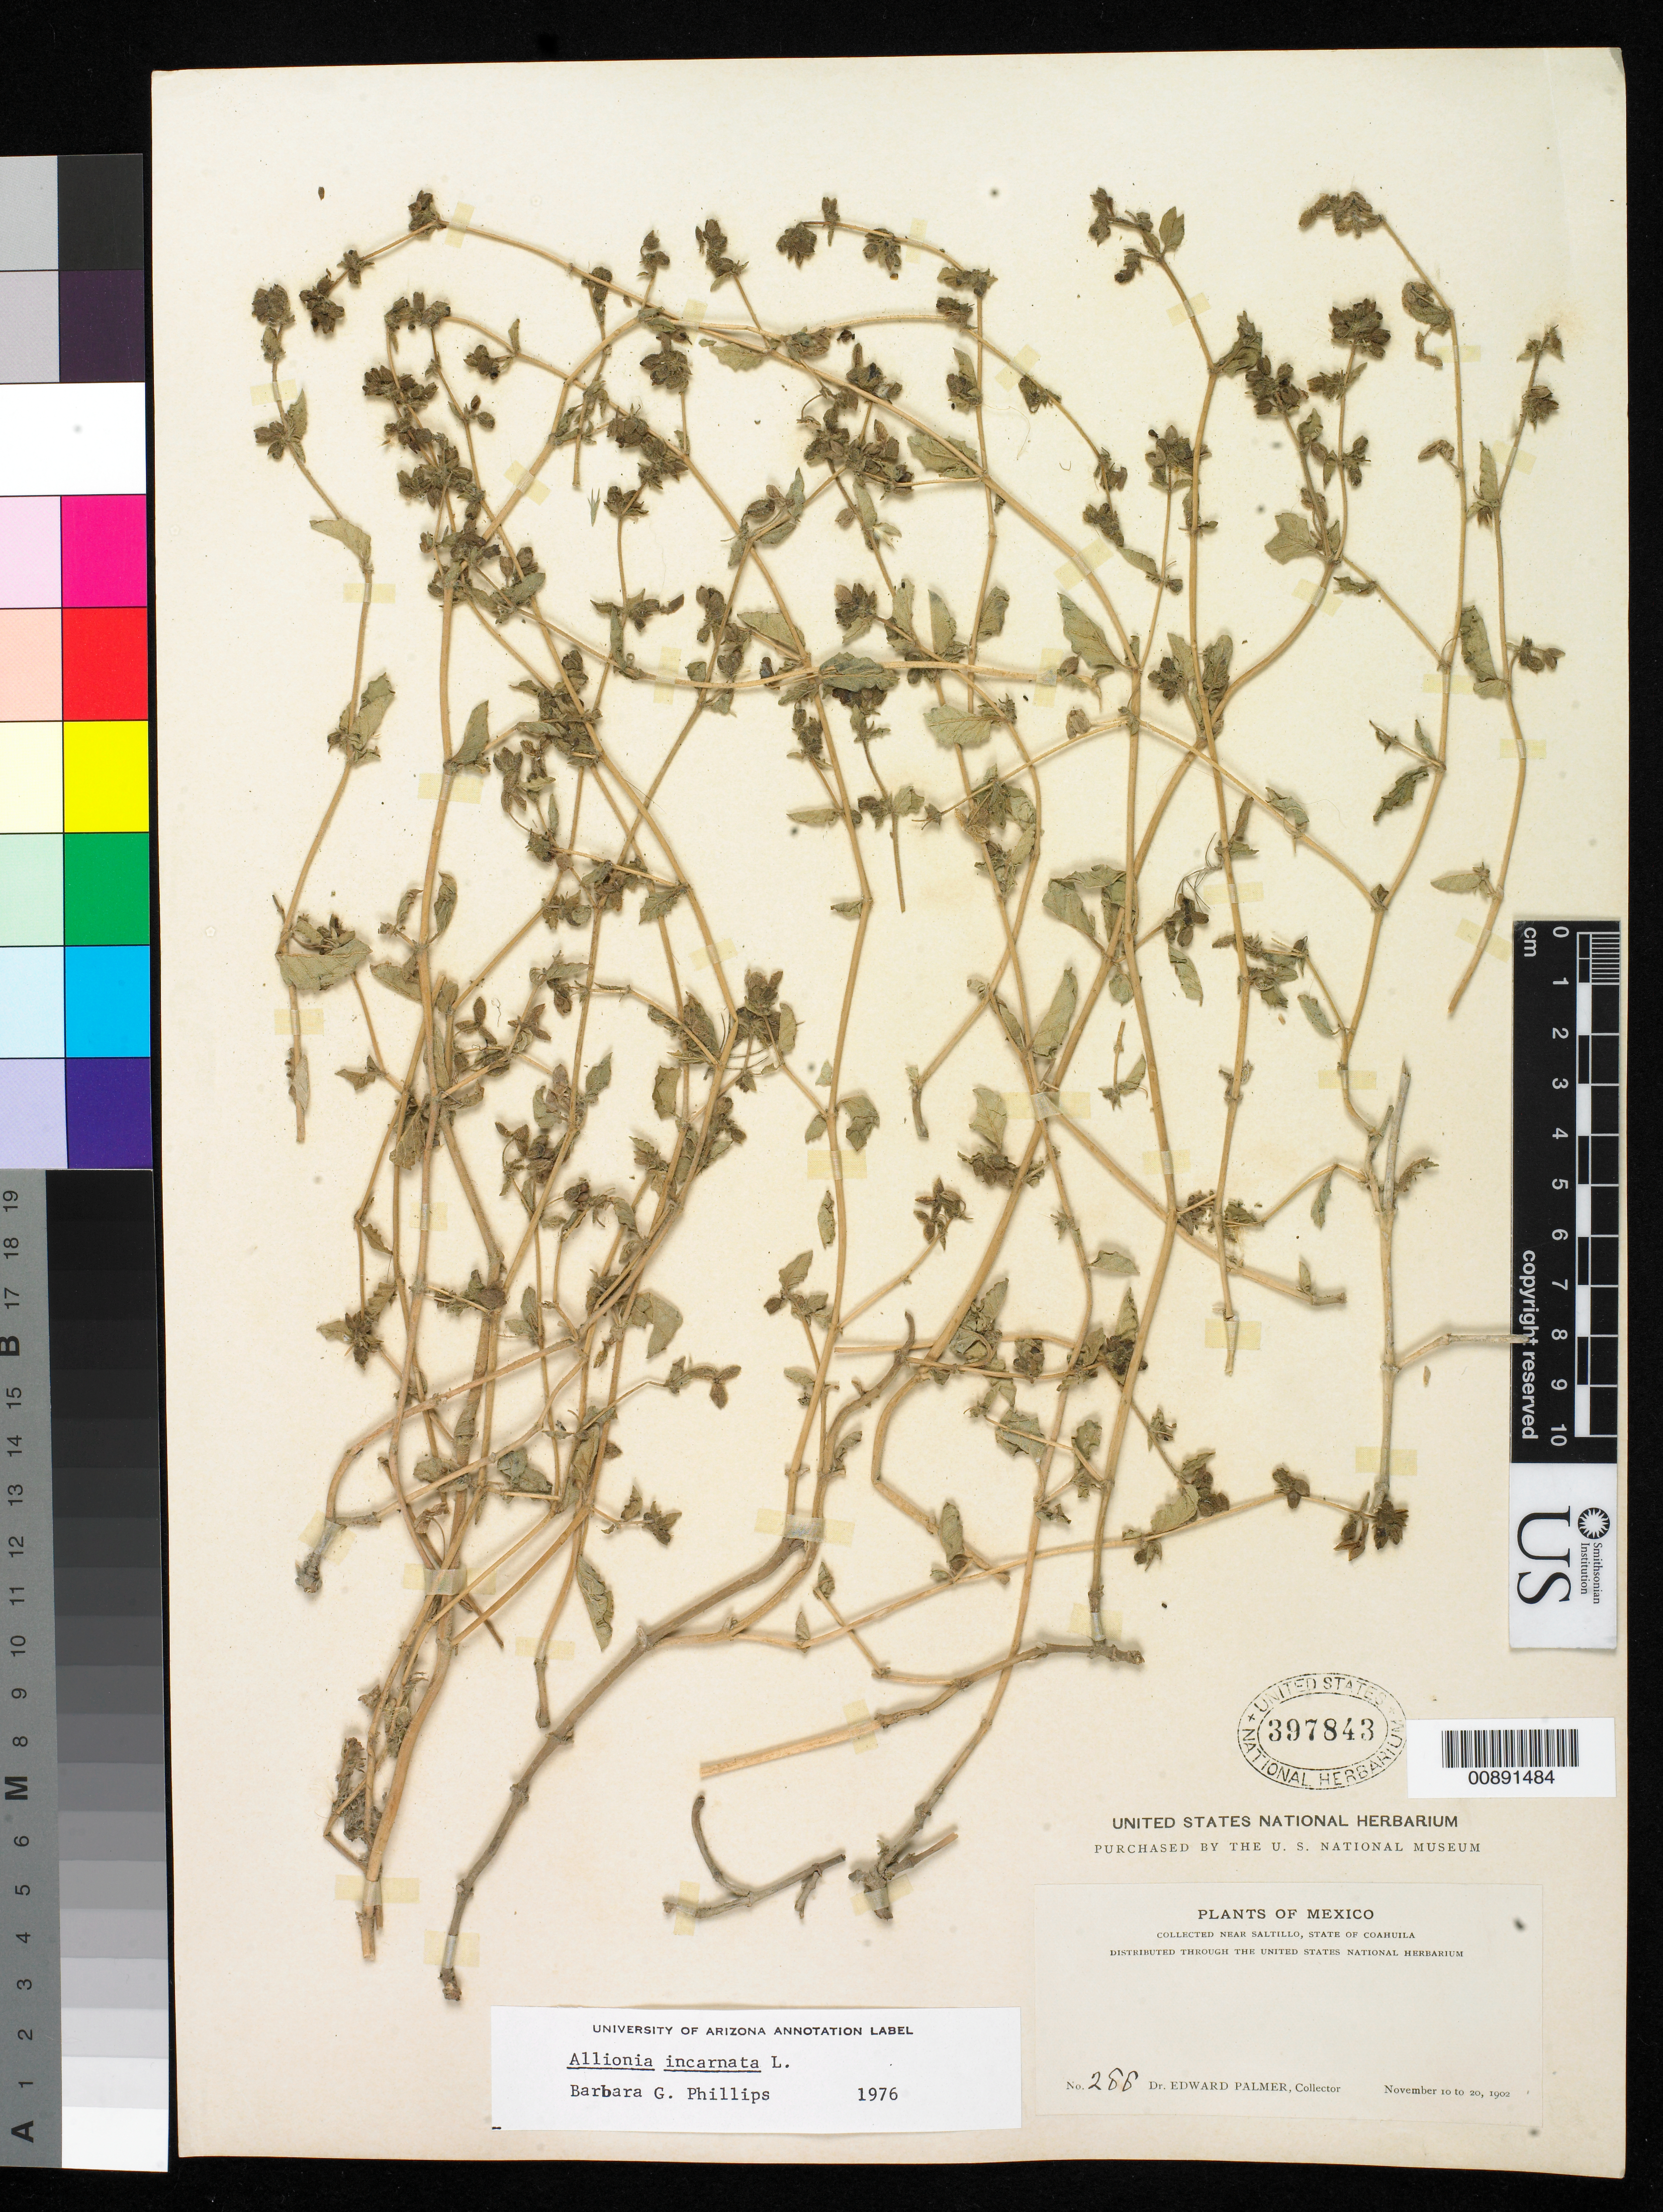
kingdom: Plantae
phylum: Tracheophyta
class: Magnoliopsida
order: Caryophyllales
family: Nyctaginaceae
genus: Allionia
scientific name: Allionia incarnata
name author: L.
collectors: E. Palmer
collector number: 286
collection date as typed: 10 Nov 1902 to 20 Nov 1902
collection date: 1902-11-10/1902-11-20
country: Mexico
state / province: Coahuila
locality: Near Saltillo, Coahuila.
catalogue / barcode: US 397843